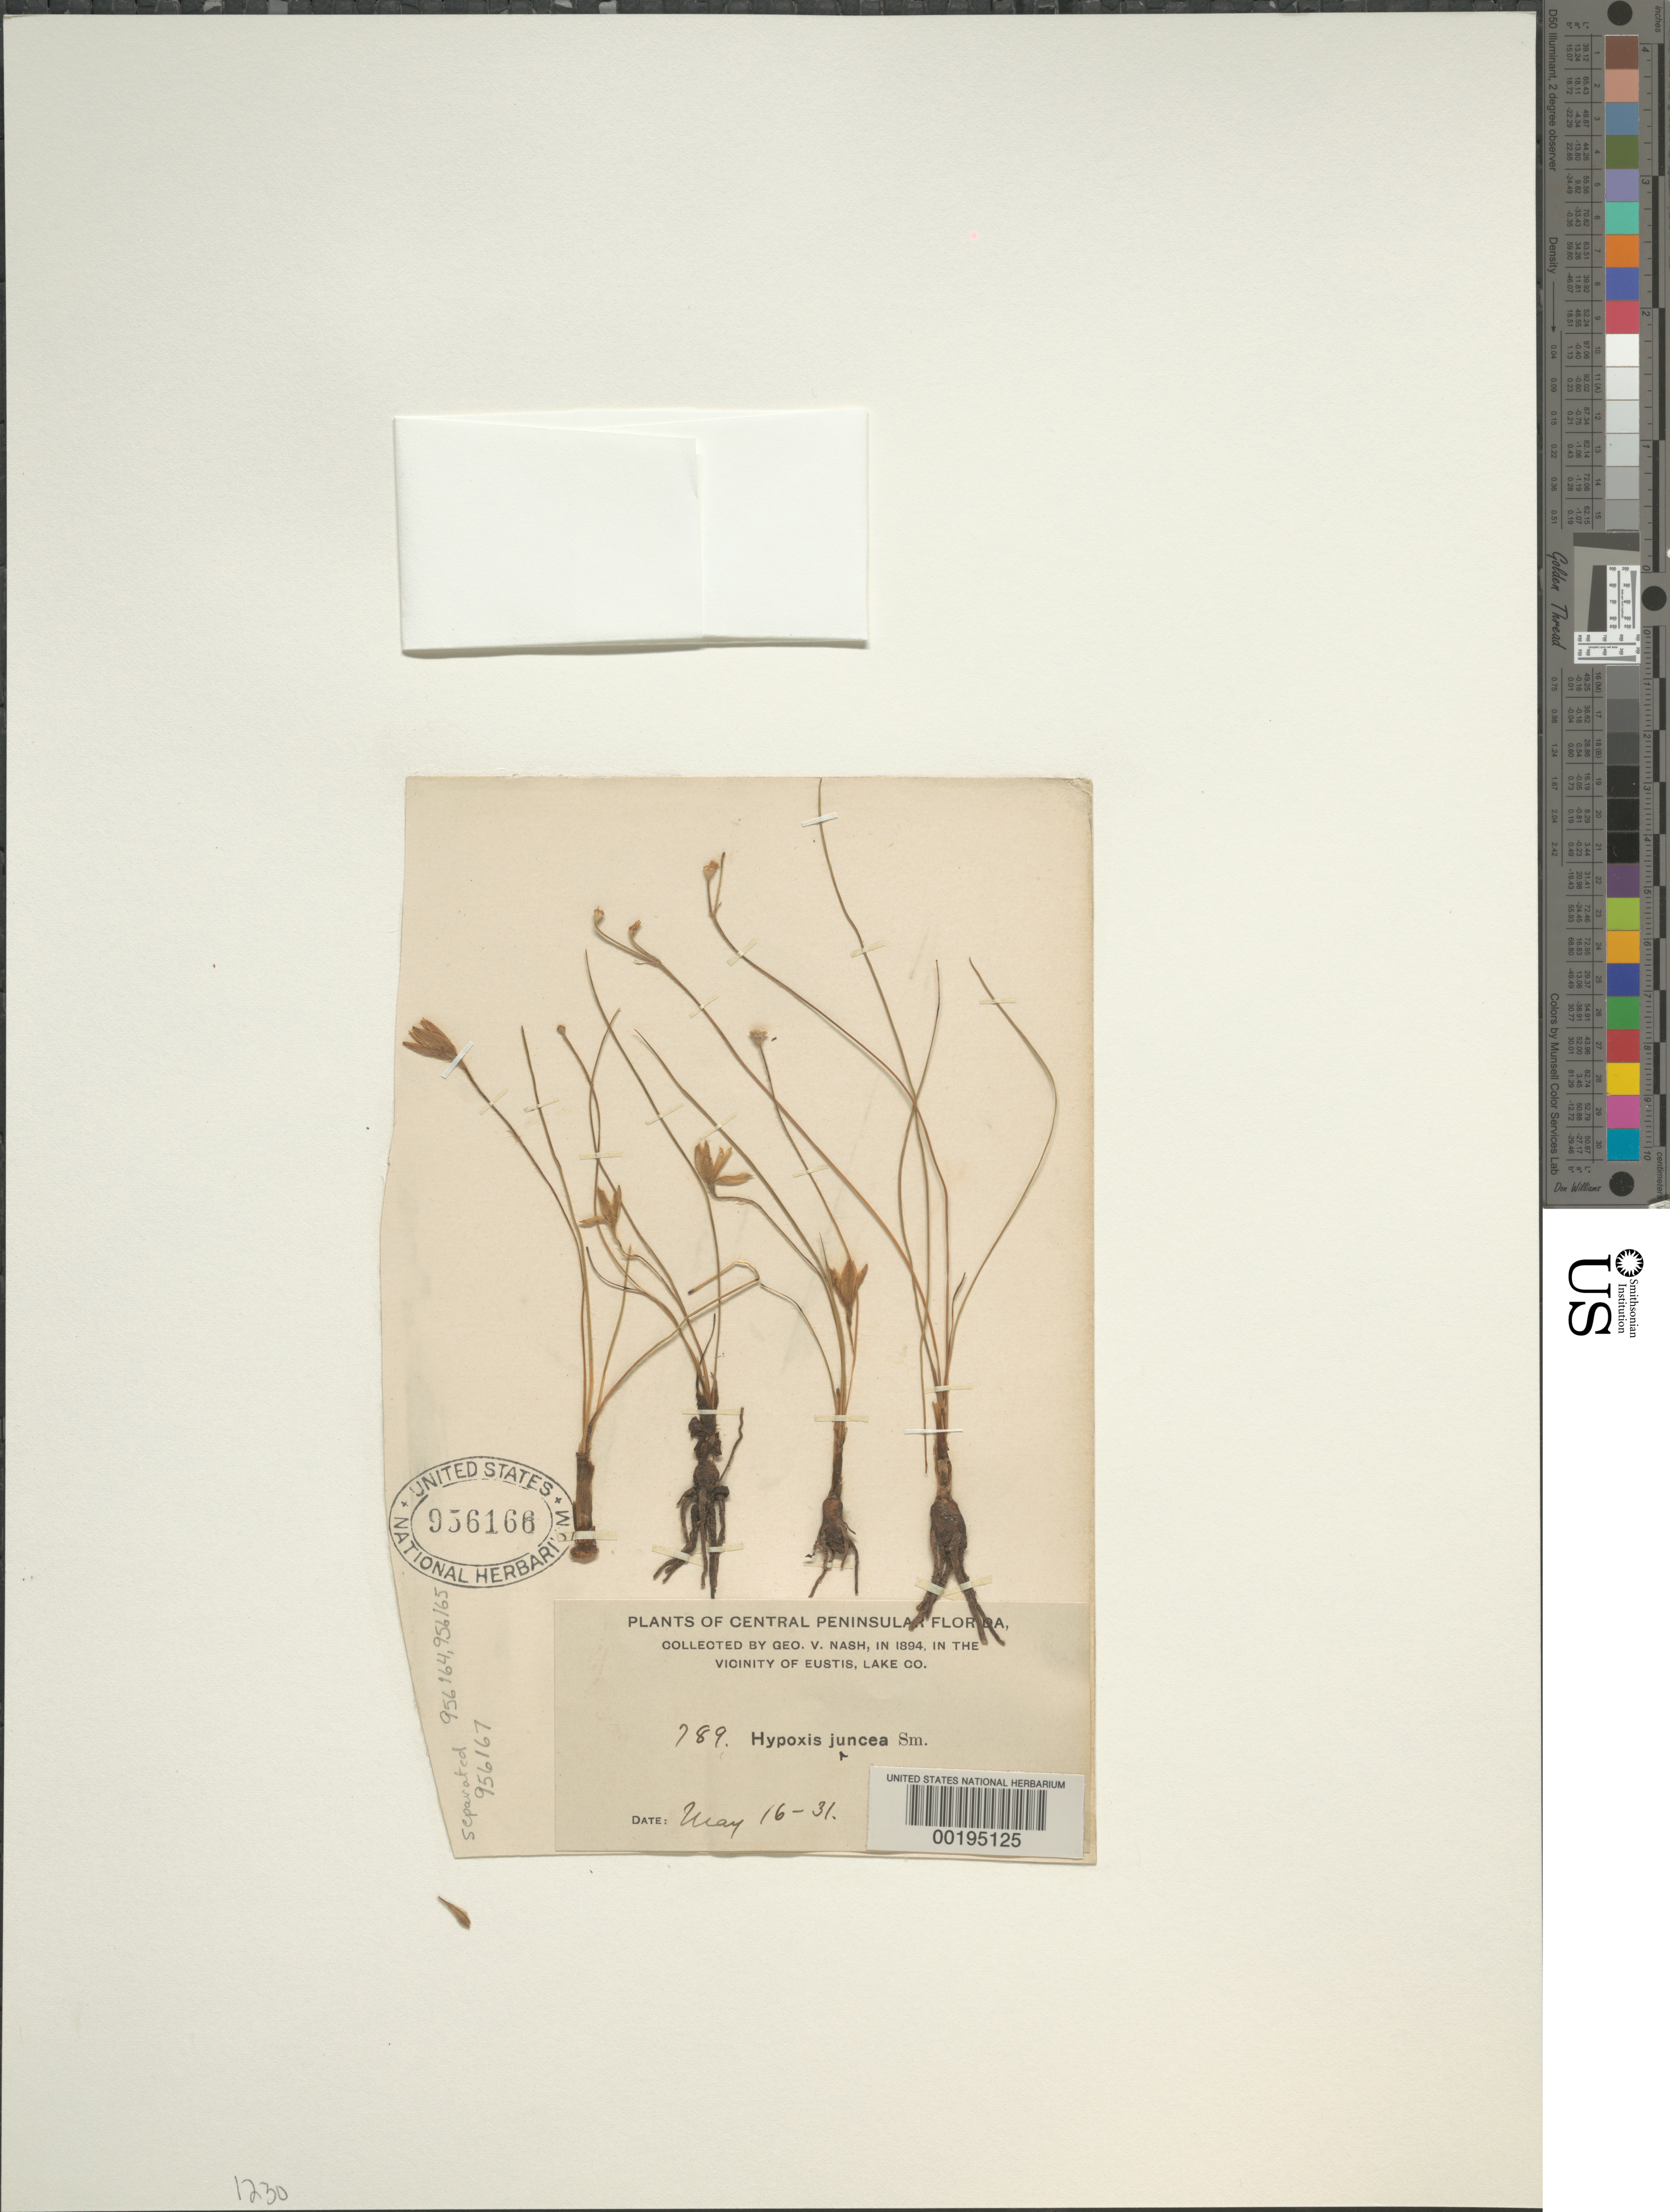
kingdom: Plantae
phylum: Tracheophyta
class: Liliopsida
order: Asparagales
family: Hypoxidaceae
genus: Hypoxis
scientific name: Hypoxis juncea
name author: Small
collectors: G. V. Nash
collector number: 789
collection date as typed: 16 May 1894 to 31 May 1894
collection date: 1894-05-16/1894-05-31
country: United States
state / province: Florida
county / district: Lake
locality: Vicinity of eustis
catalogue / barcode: US 956166